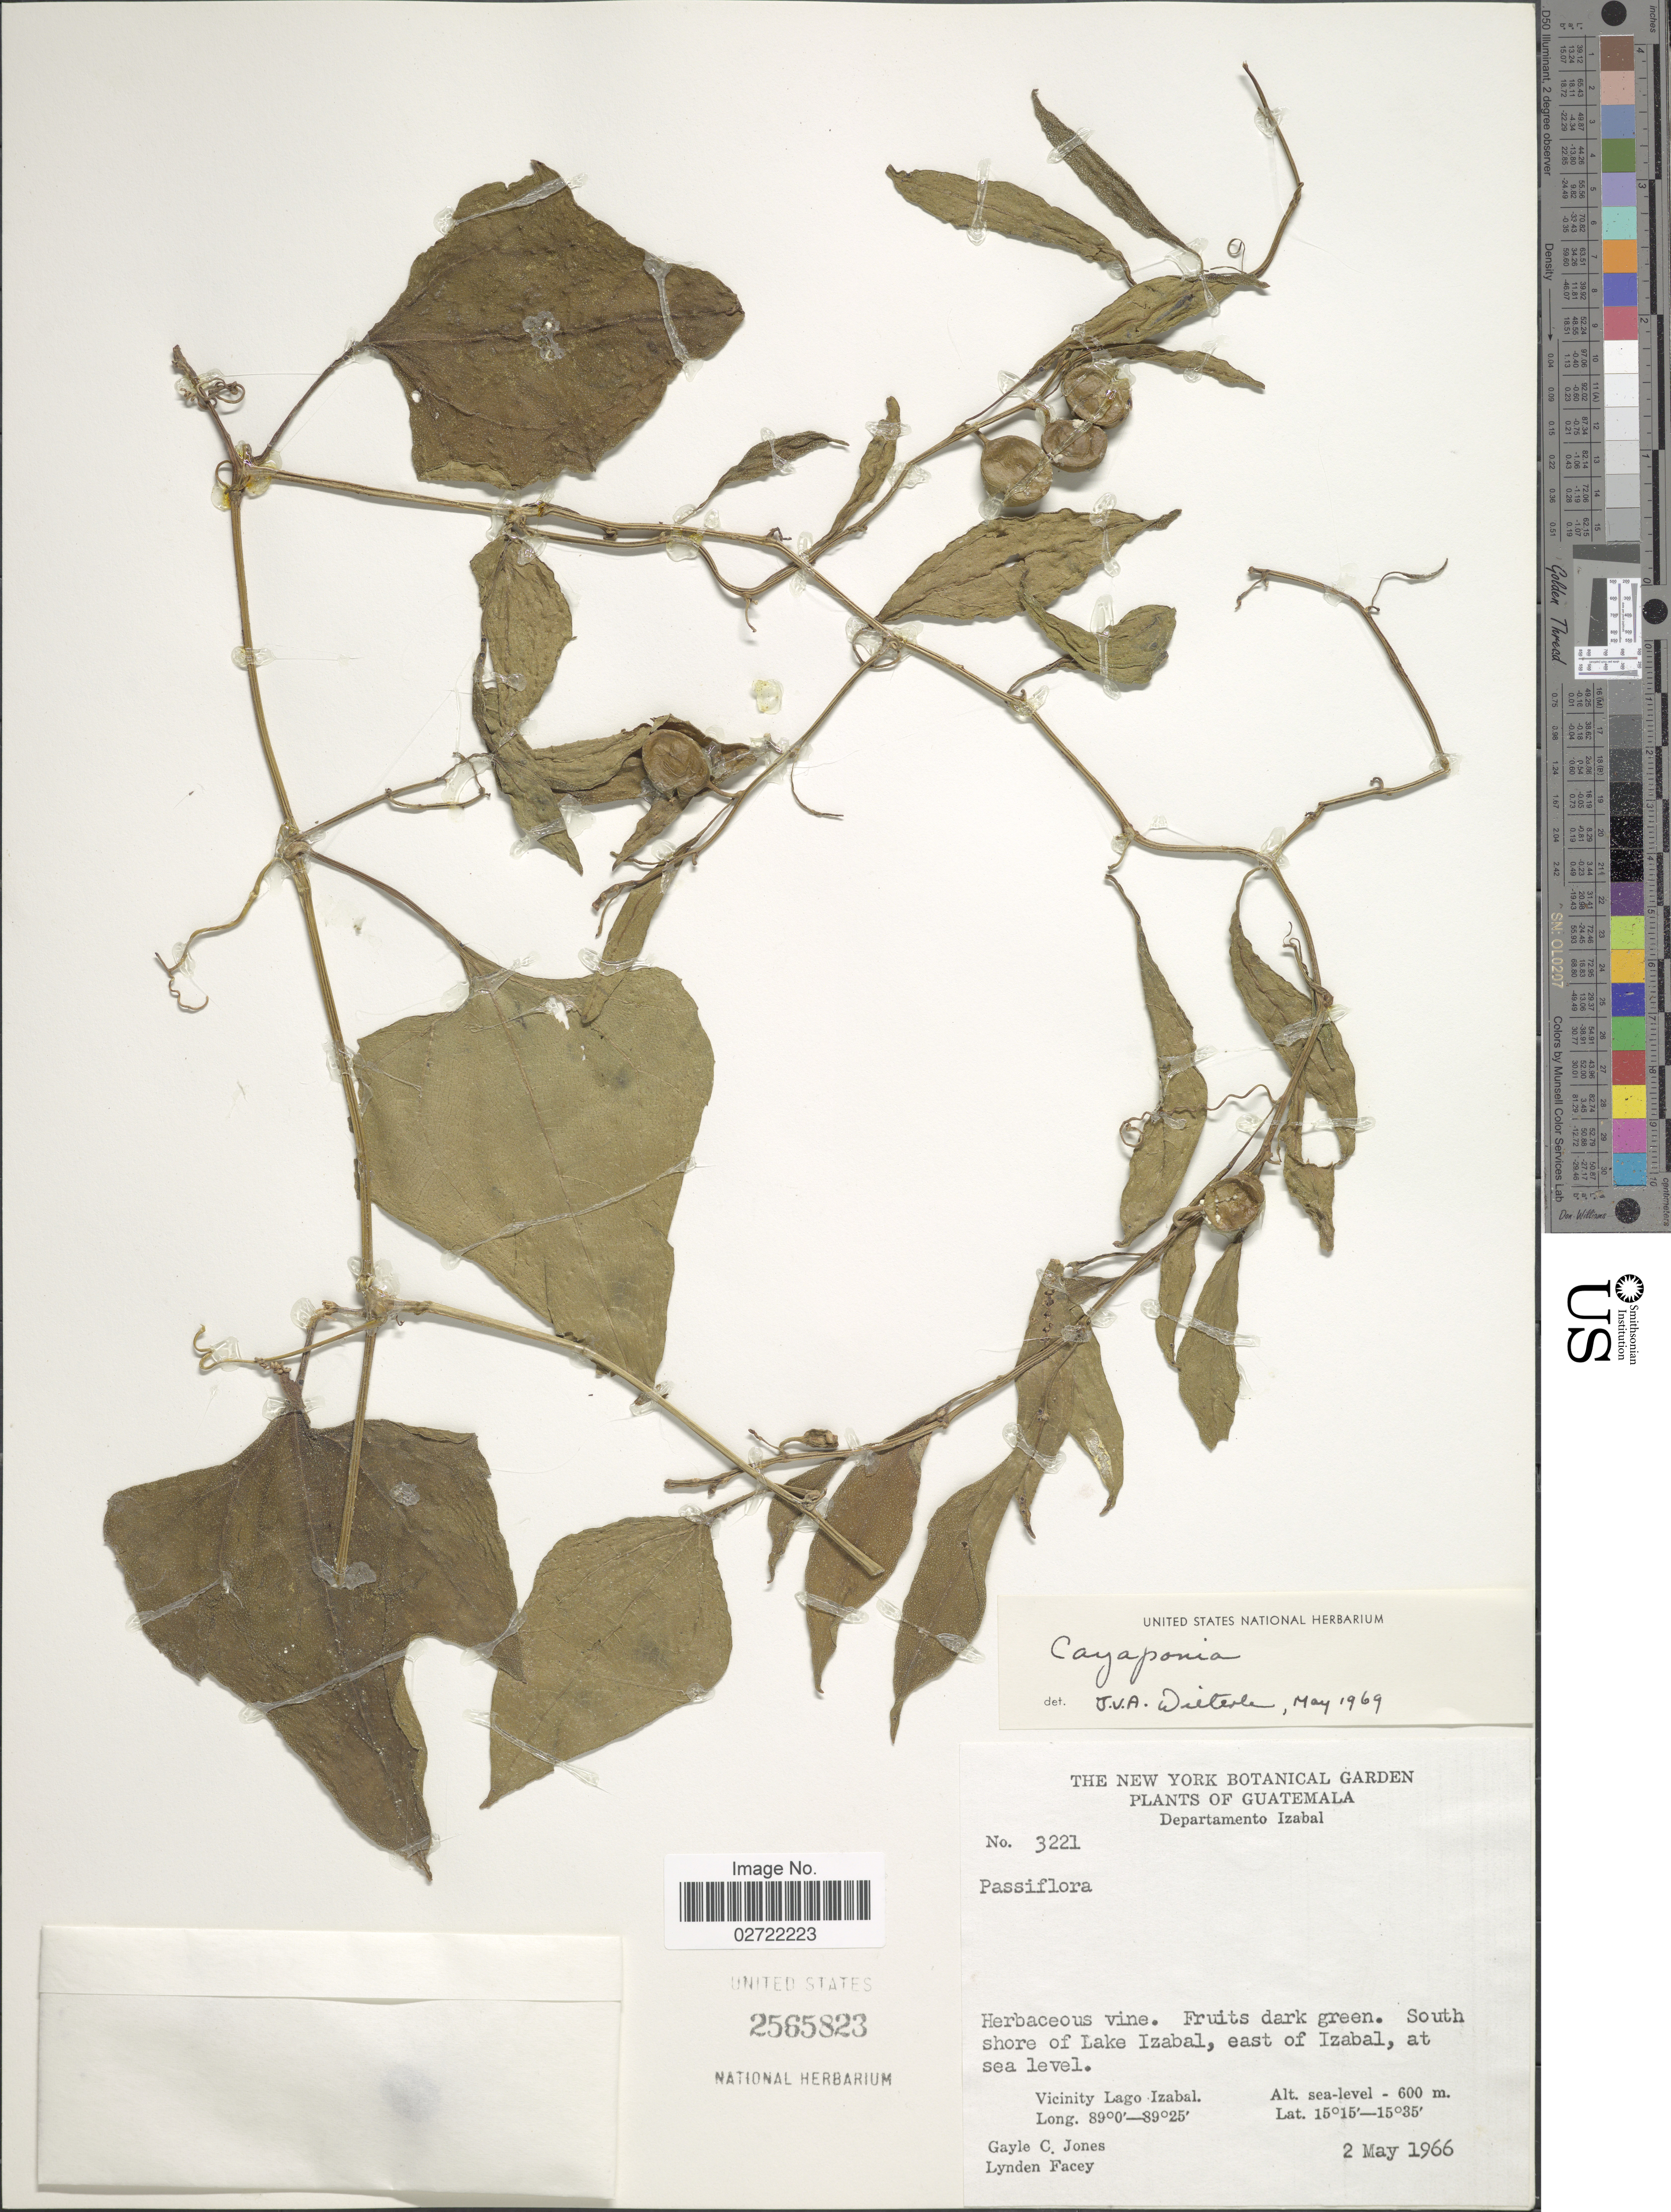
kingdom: Plantae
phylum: Tracheophyta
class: Magnoliopsida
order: Cucurbitales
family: Cucurbitaceae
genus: Cayaponia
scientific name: Cayaponia sp.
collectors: G. C. Jones & L. Facey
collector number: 3221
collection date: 1966-05-02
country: Guatemala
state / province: Izabal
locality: Departamento Izabal. South shore of Lake Izabal, east of Izabal. Vicinity Lago Izabal.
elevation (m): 0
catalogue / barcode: US 2565823